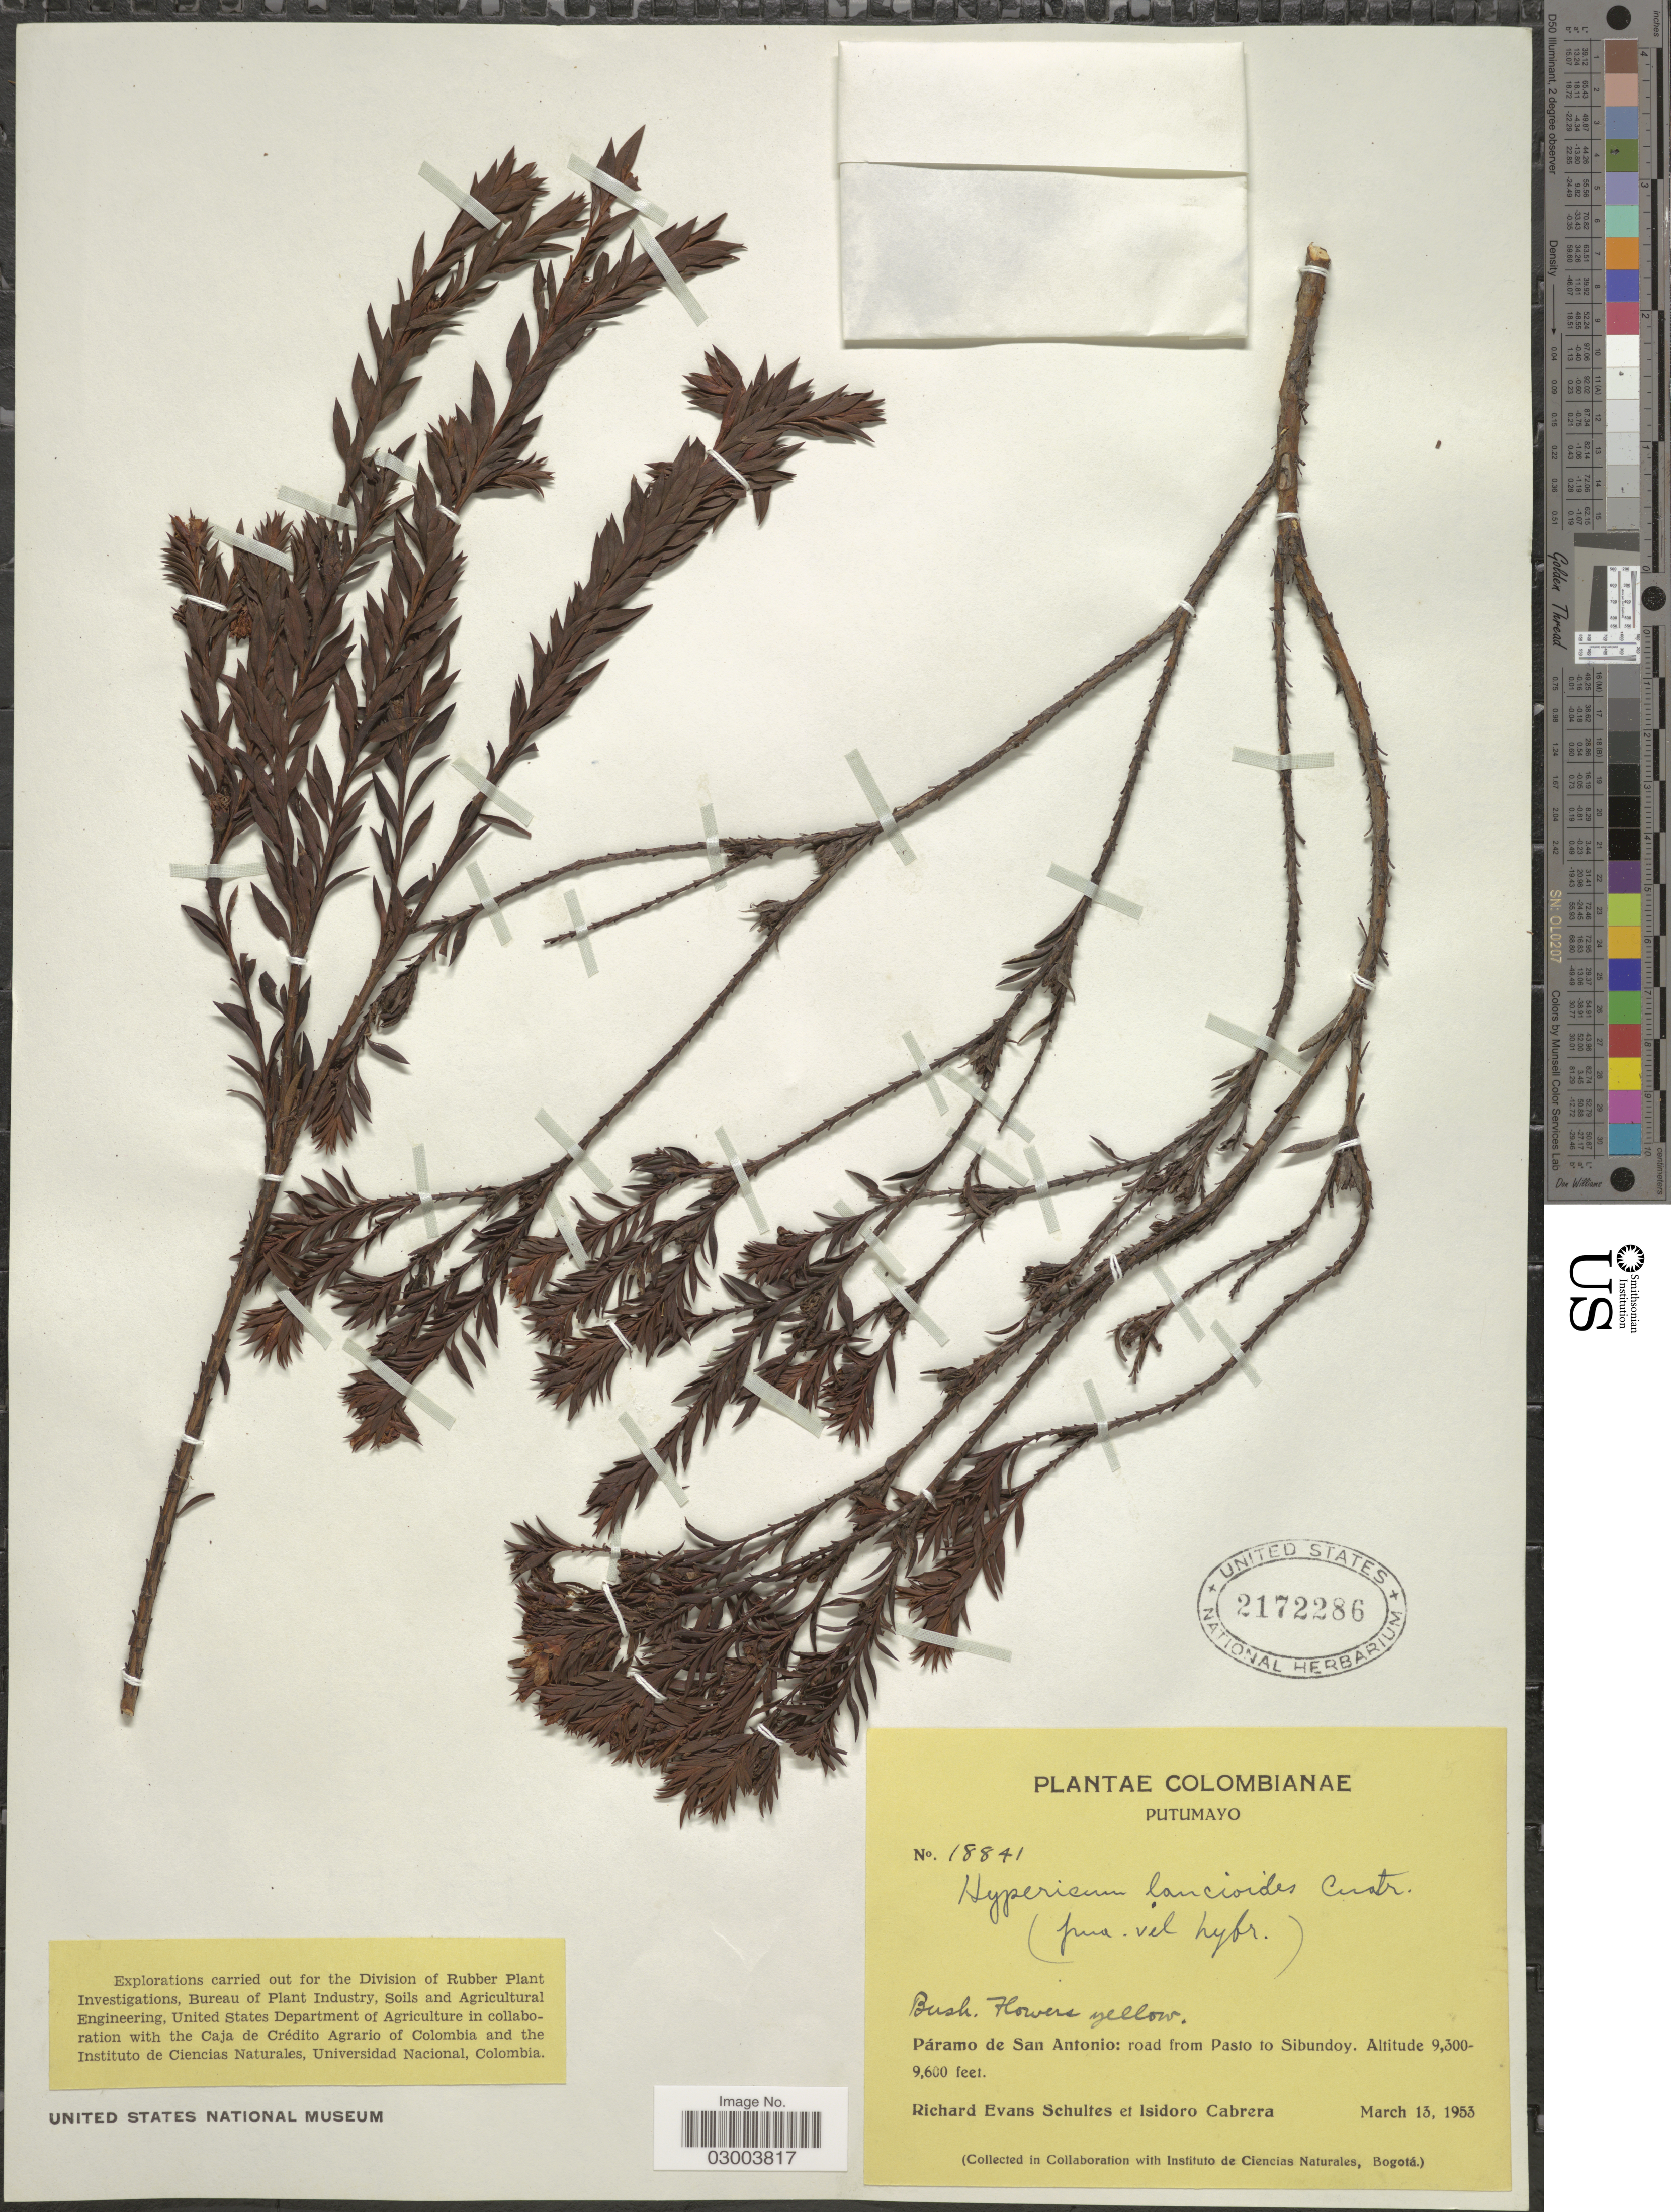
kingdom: Plantae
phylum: Tracheophyta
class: Magnoliopsida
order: Malpighiales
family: Hypericaceae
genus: Hypericum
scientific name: Hypericum lancioides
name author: Cuatrec.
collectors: R. E. Schultes & I. Cabrera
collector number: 18841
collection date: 1953-03-13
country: Colombia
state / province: Putumayo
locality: Páramo de San Antonio: road from Pasto to Sibundoy.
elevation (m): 2835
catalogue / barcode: US 2172286